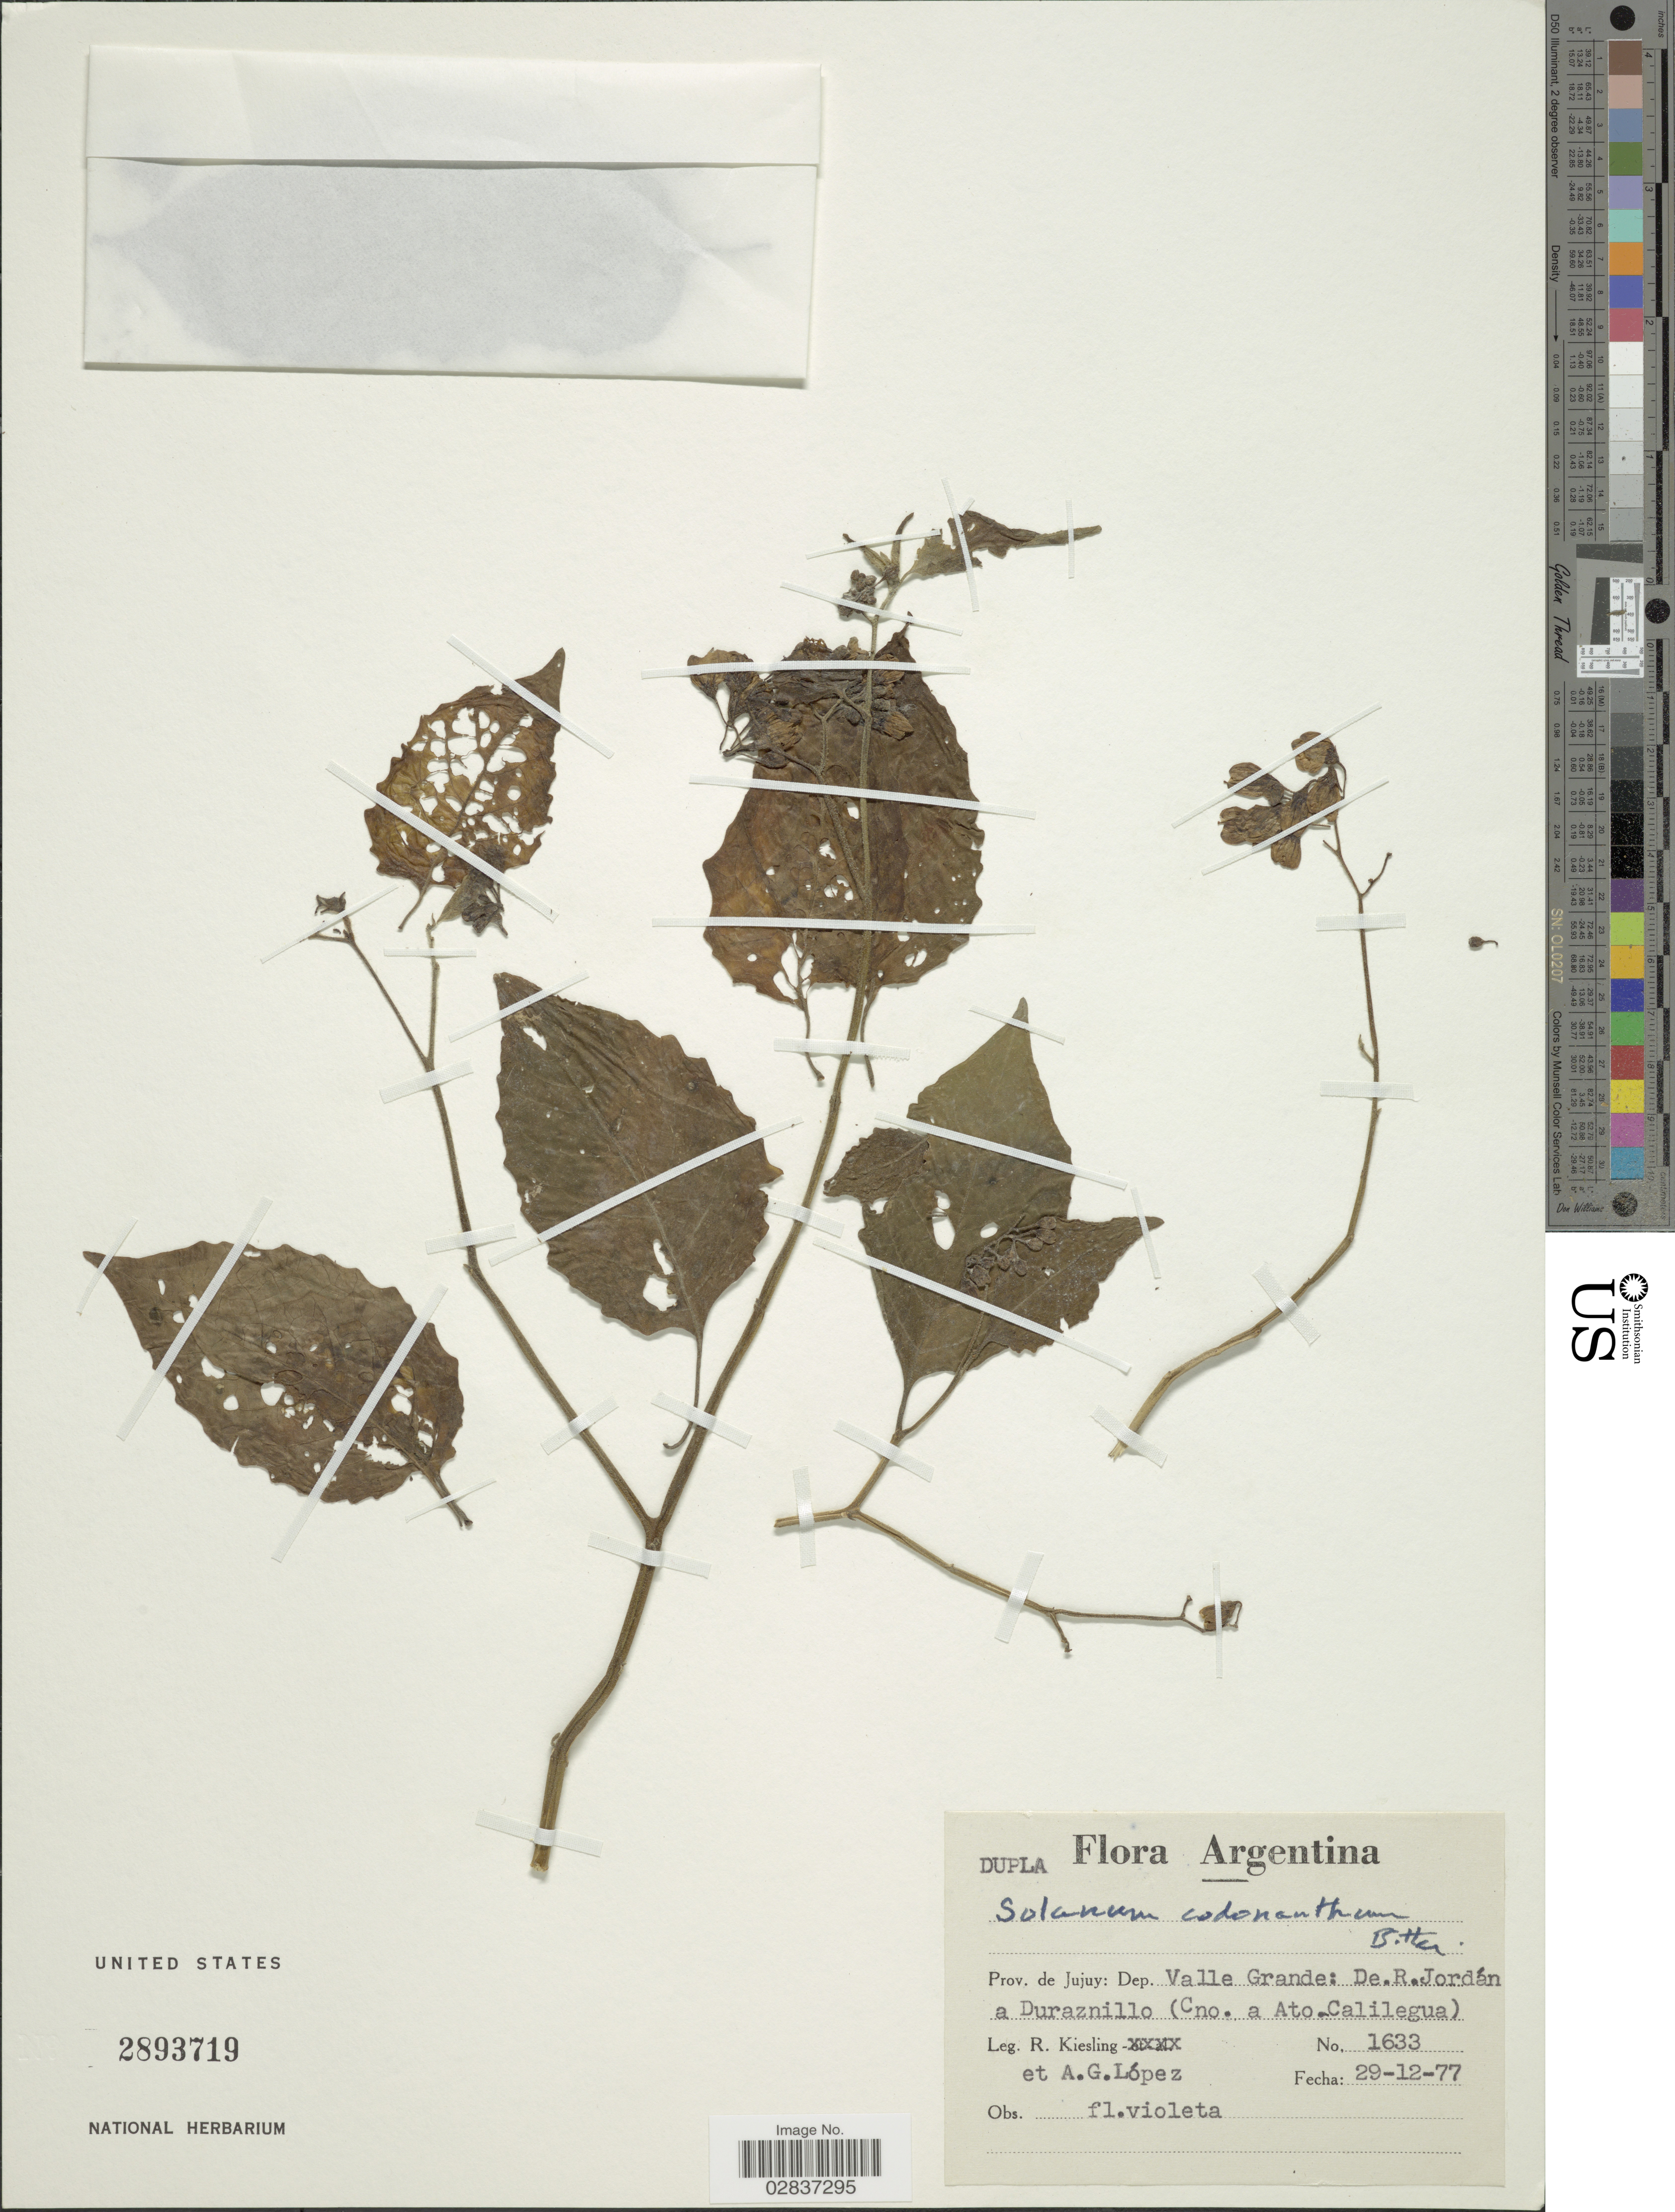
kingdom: Plantae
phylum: Tracheophyta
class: Magnoliopsida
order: Solanales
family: Solanaceae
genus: Solanum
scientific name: Solanum codonanthum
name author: Bitter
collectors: R. Kiesling & A. G. Lopez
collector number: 1633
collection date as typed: Transcribed d/m/y: 29/12/77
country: Argentina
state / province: Jujuy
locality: Prov. de Jujuy: Dep. Valle Grande: De.R.Jordán a Duraznillo (Cno. a Ato-Calilegua).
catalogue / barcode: US 2893719